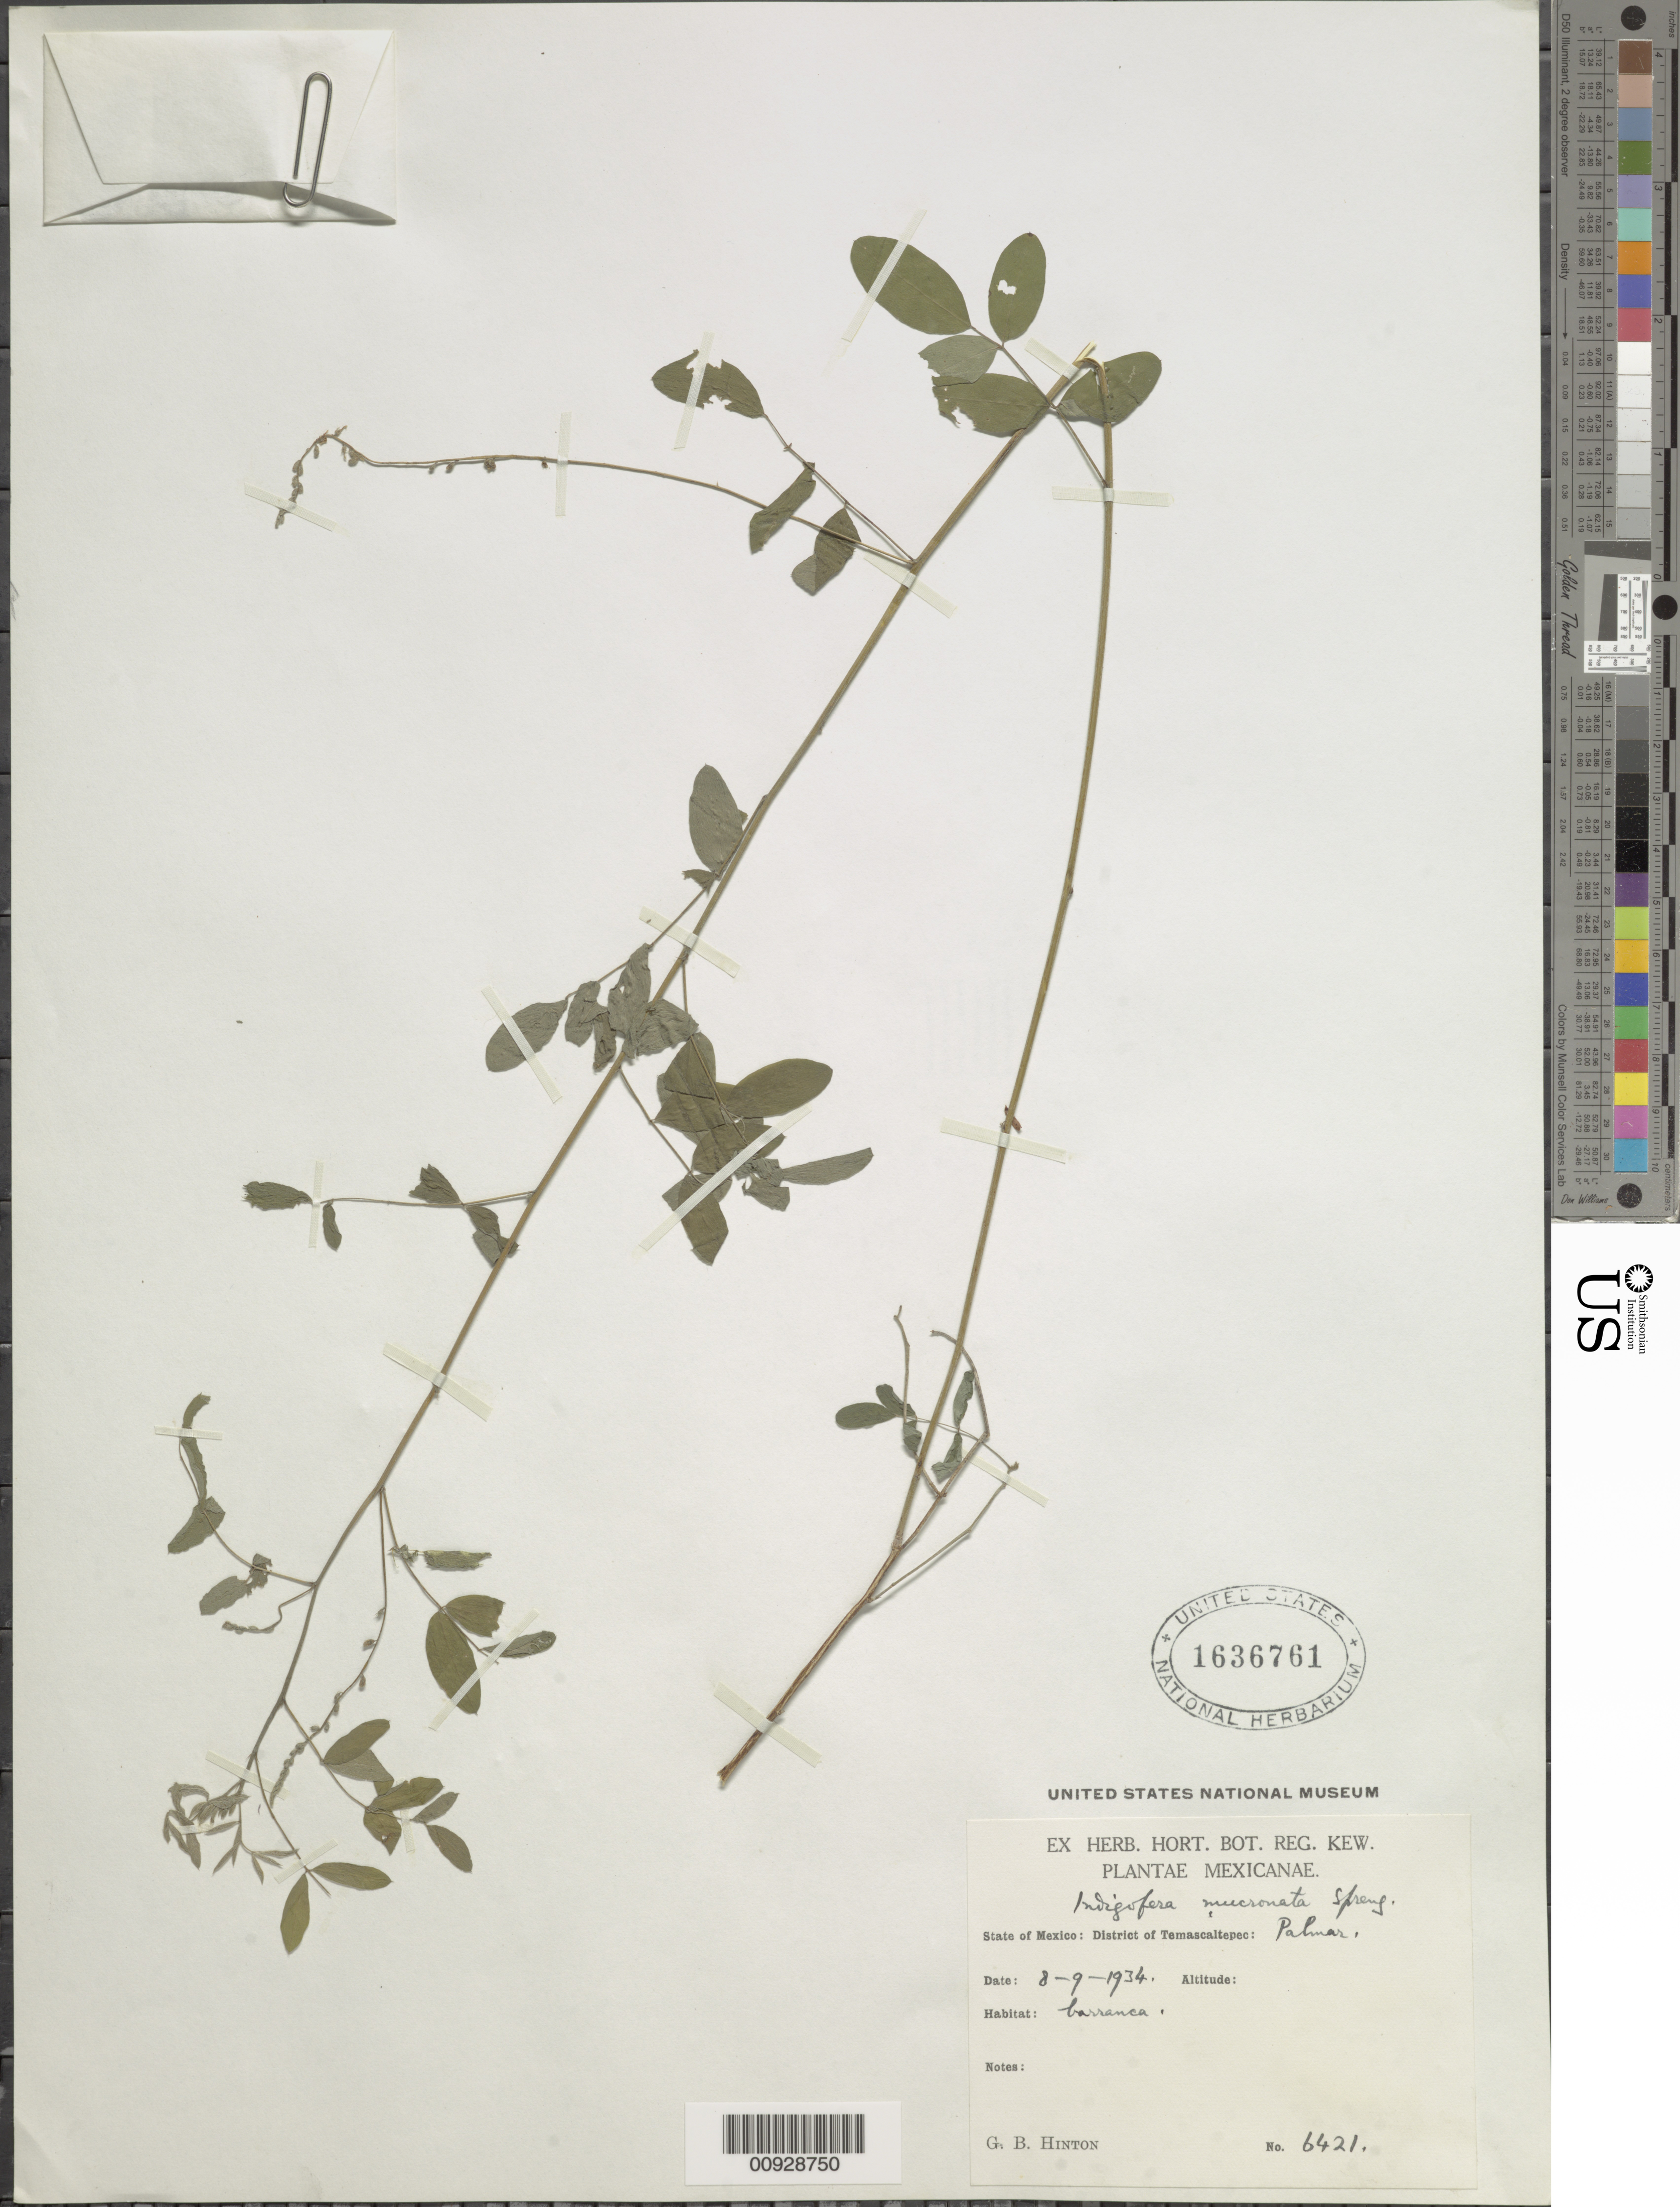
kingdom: Plantae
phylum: Tracheophyta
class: Magnoliopsida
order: Fabales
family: Fabaceae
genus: Indigofera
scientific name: Indigofera mucronata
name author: Lam.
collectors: G. B. Hinton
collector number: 6421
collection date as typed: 09 Aug 1934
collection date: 1934-08-09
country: Mexico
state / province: México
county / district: Temascaltepec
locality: Palmar.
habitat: Barranca.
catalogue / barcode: US 1636761